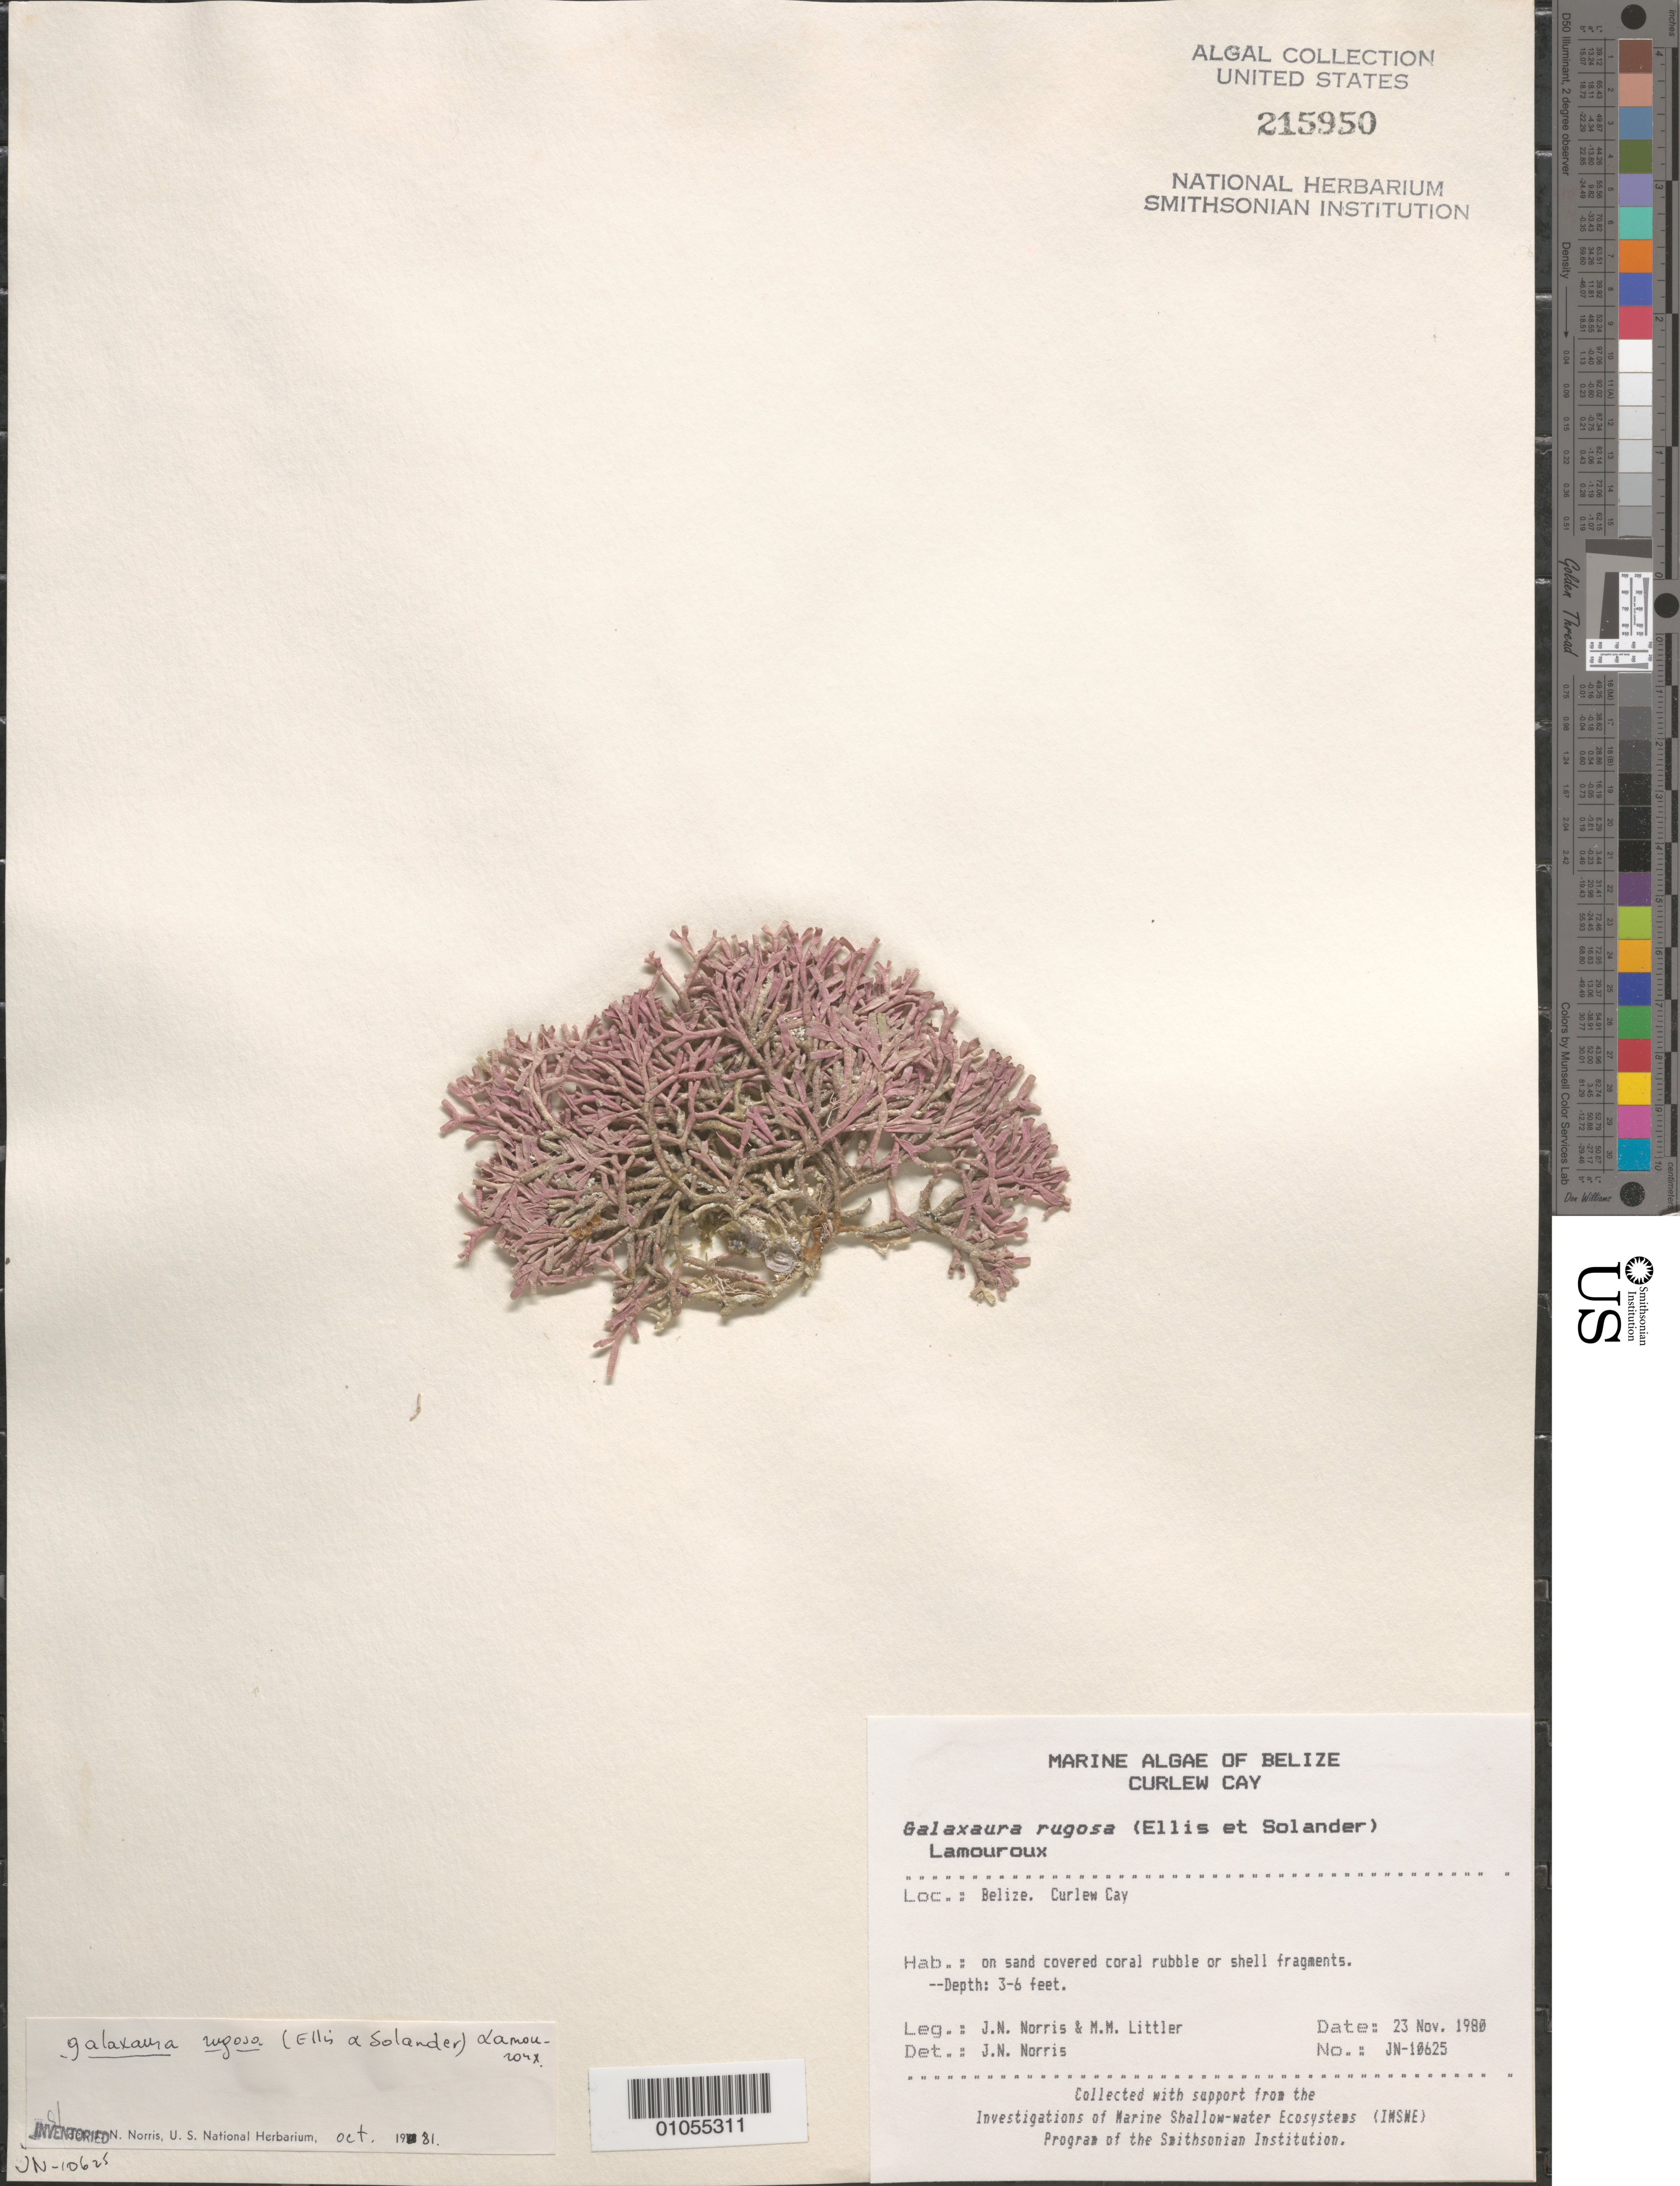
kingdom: Plantae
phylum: Rhodophyta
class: Florideophyceae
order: Nemaliales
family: Galaxauraceae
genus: Galaxaura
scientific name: Galaxaura rugosa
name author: (Ellis & Sol.) J.V.Lamouroux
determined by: Norris, James N.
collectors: J. N. Norris & M. M. Littler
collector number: JN-10625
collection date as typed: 23 Nov 1980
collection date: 1980-11-23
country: Belize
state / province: Stann Creek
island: Curlew Cay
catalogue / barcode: US 215950